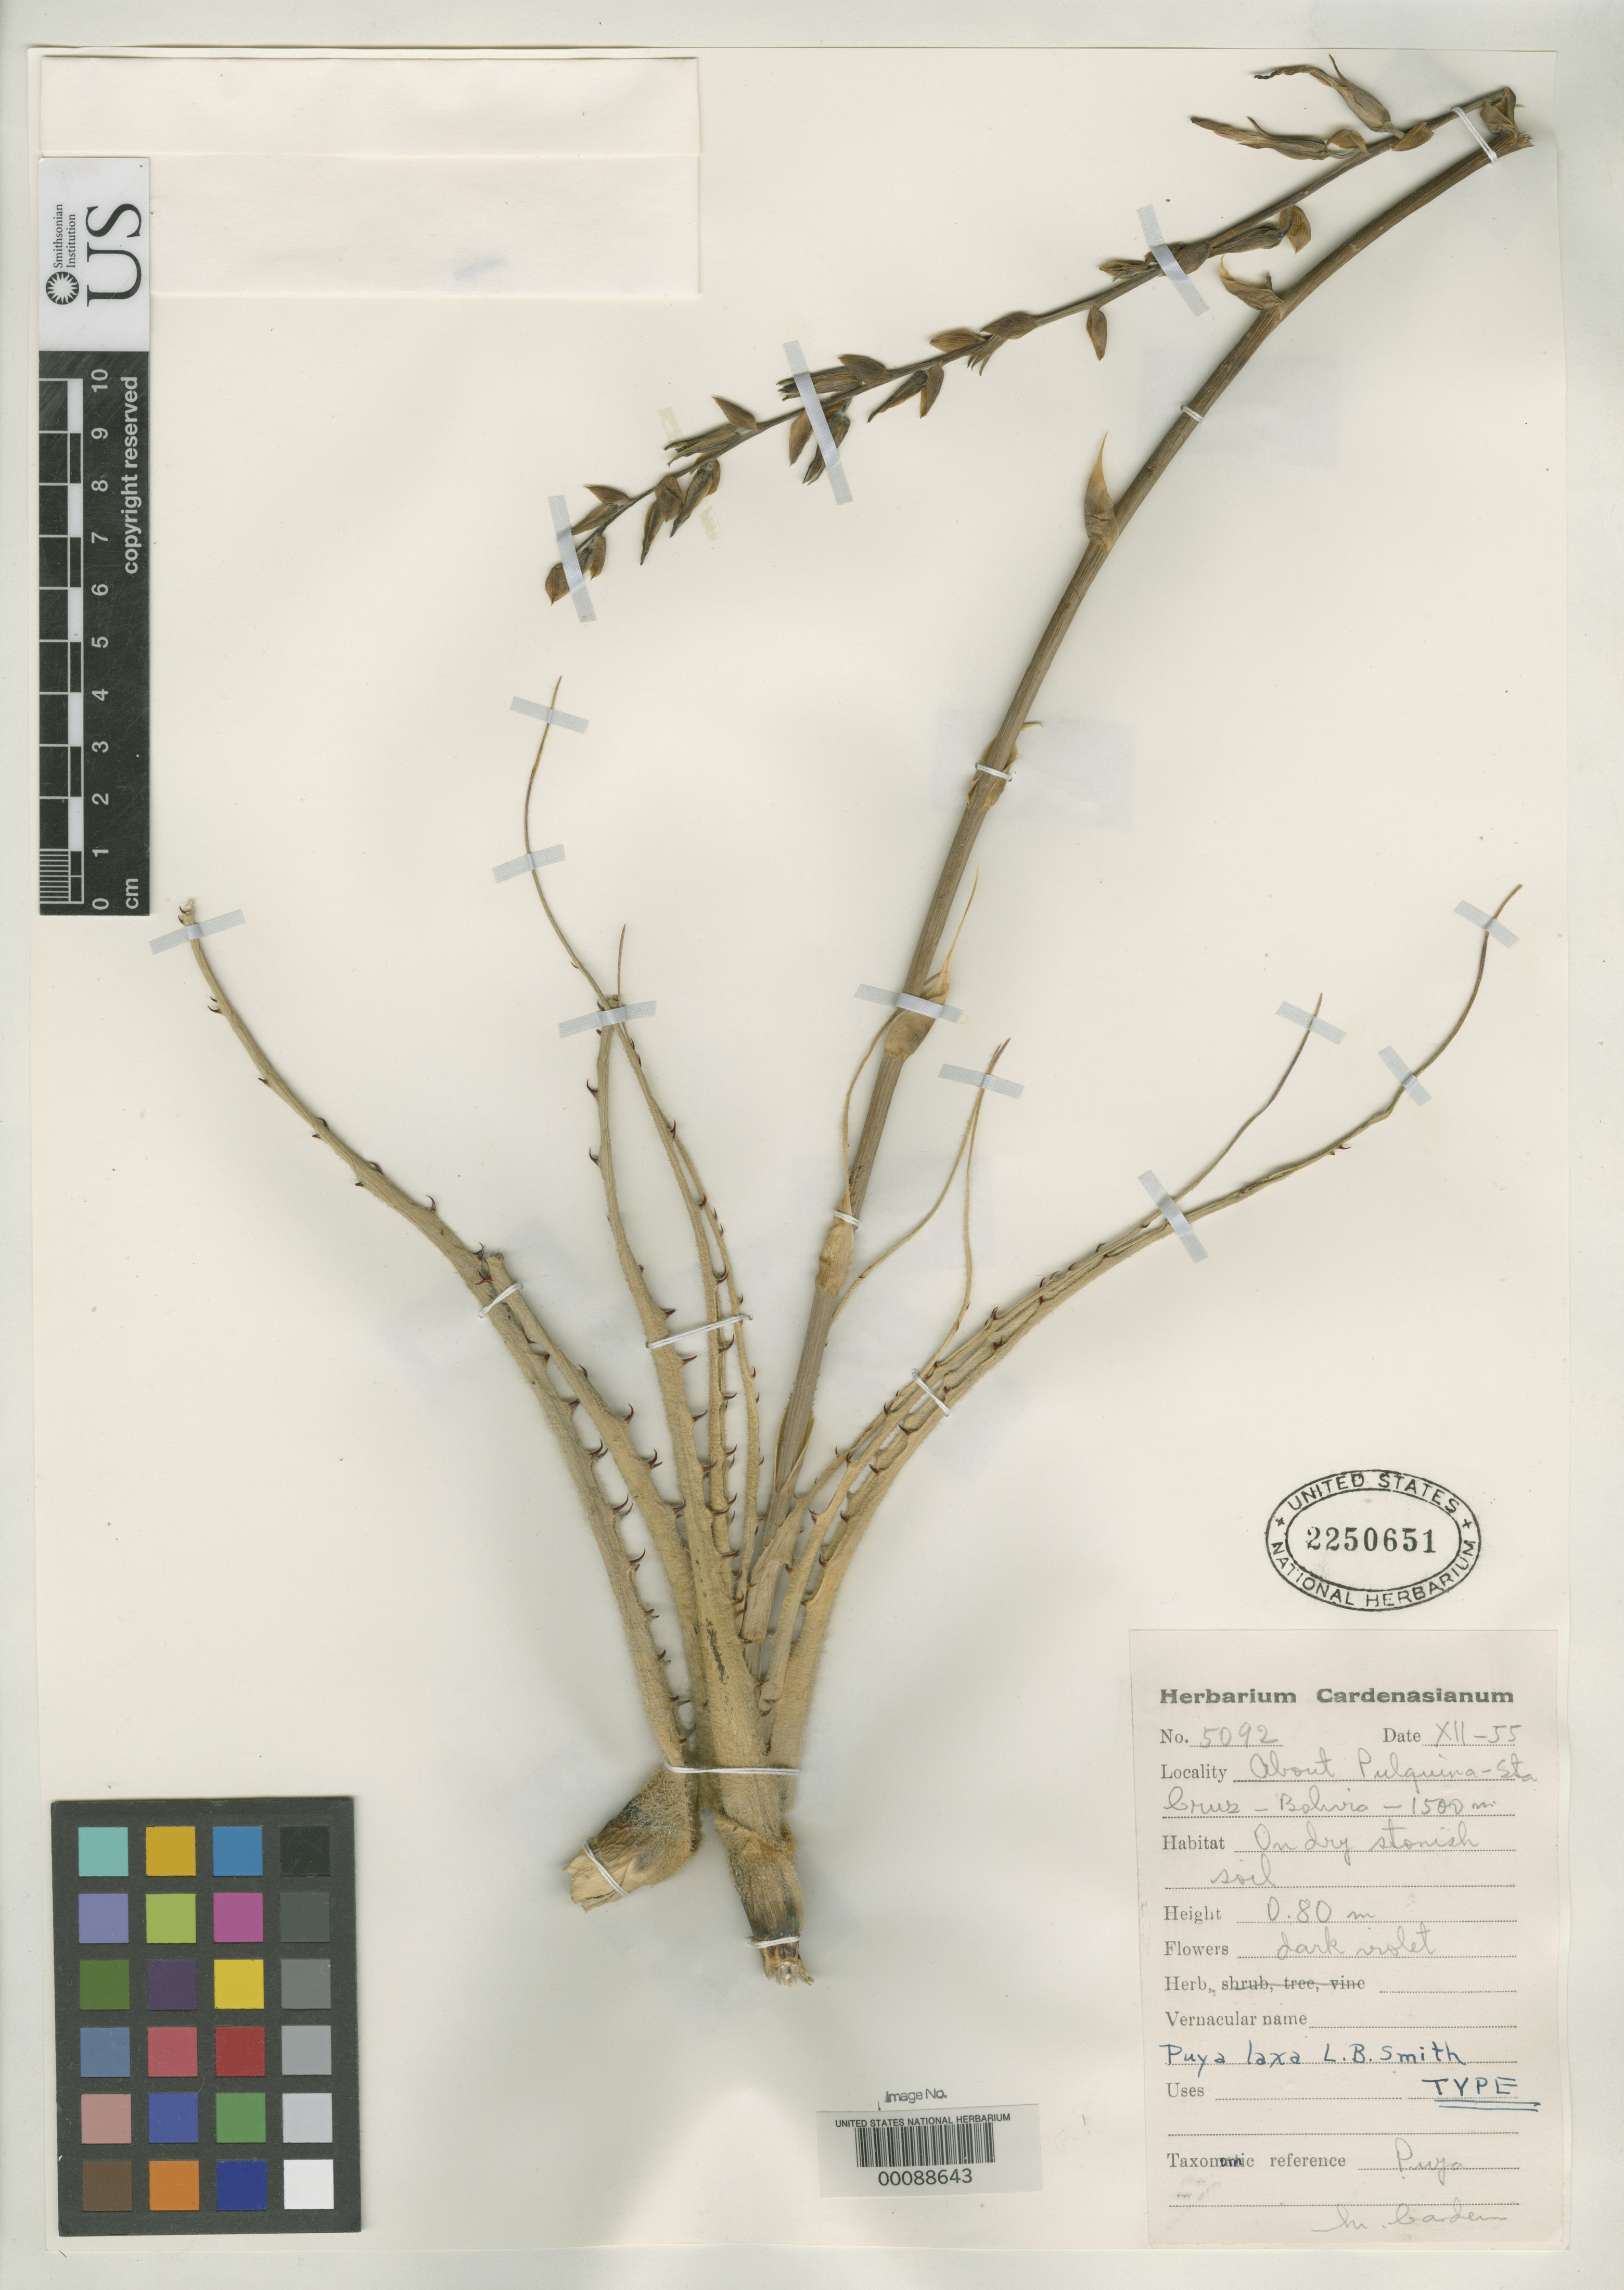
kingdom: Plantae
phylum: Tracheophyta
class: Liliopsida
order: Poales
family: Bromeliaceae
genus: Puya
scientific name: Puya laxa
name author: L.B. Sm.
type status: Holotype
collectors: M. Cárdenas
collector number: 5092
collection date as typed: Dec 1955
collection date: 1955-12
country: Bolivia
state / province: Santa Cruz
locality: Pulquina.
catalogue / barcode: US 2250651